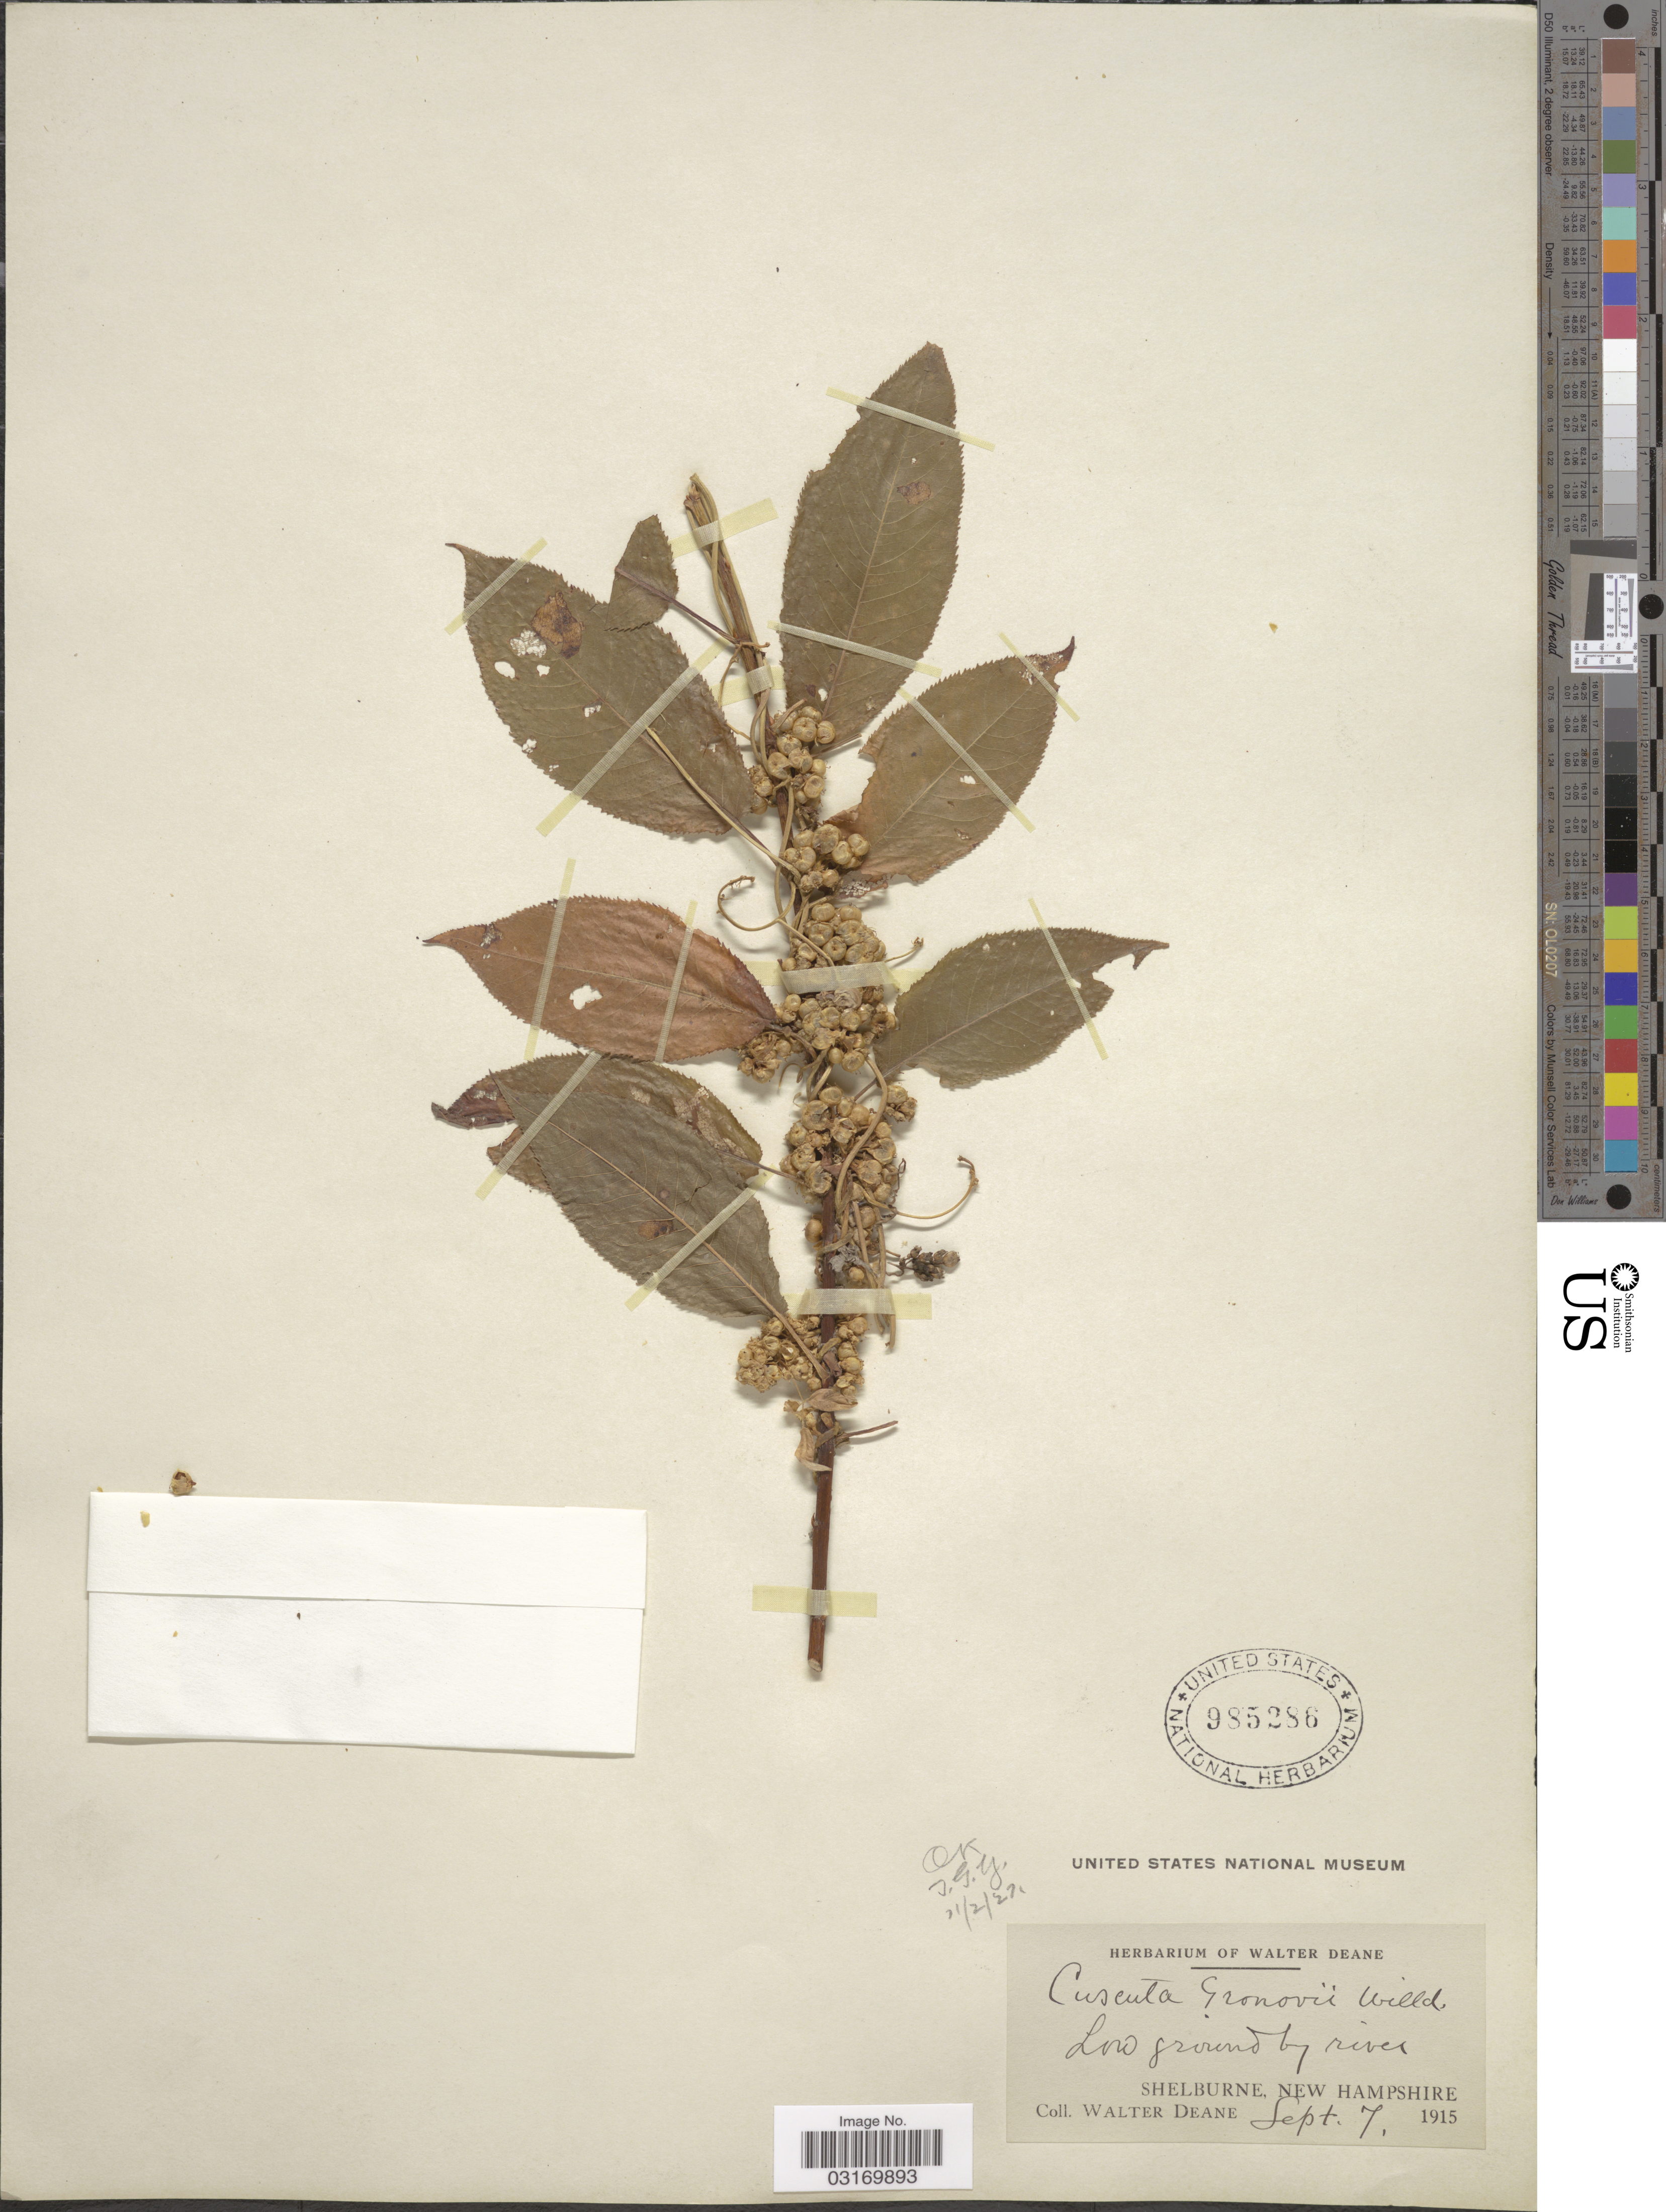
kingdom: Plantae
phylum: Tracheophyta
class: Magnoliopsida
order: Solanales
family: Convolvulaceae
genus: Cuscuta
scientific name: Cuscuta gronovii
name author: Willd. ex Schult.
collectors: W. Deane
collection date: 1915-09-07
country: United States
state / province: New Hampshire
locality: Low ground by river. Shelburne.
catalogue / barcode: US 985286